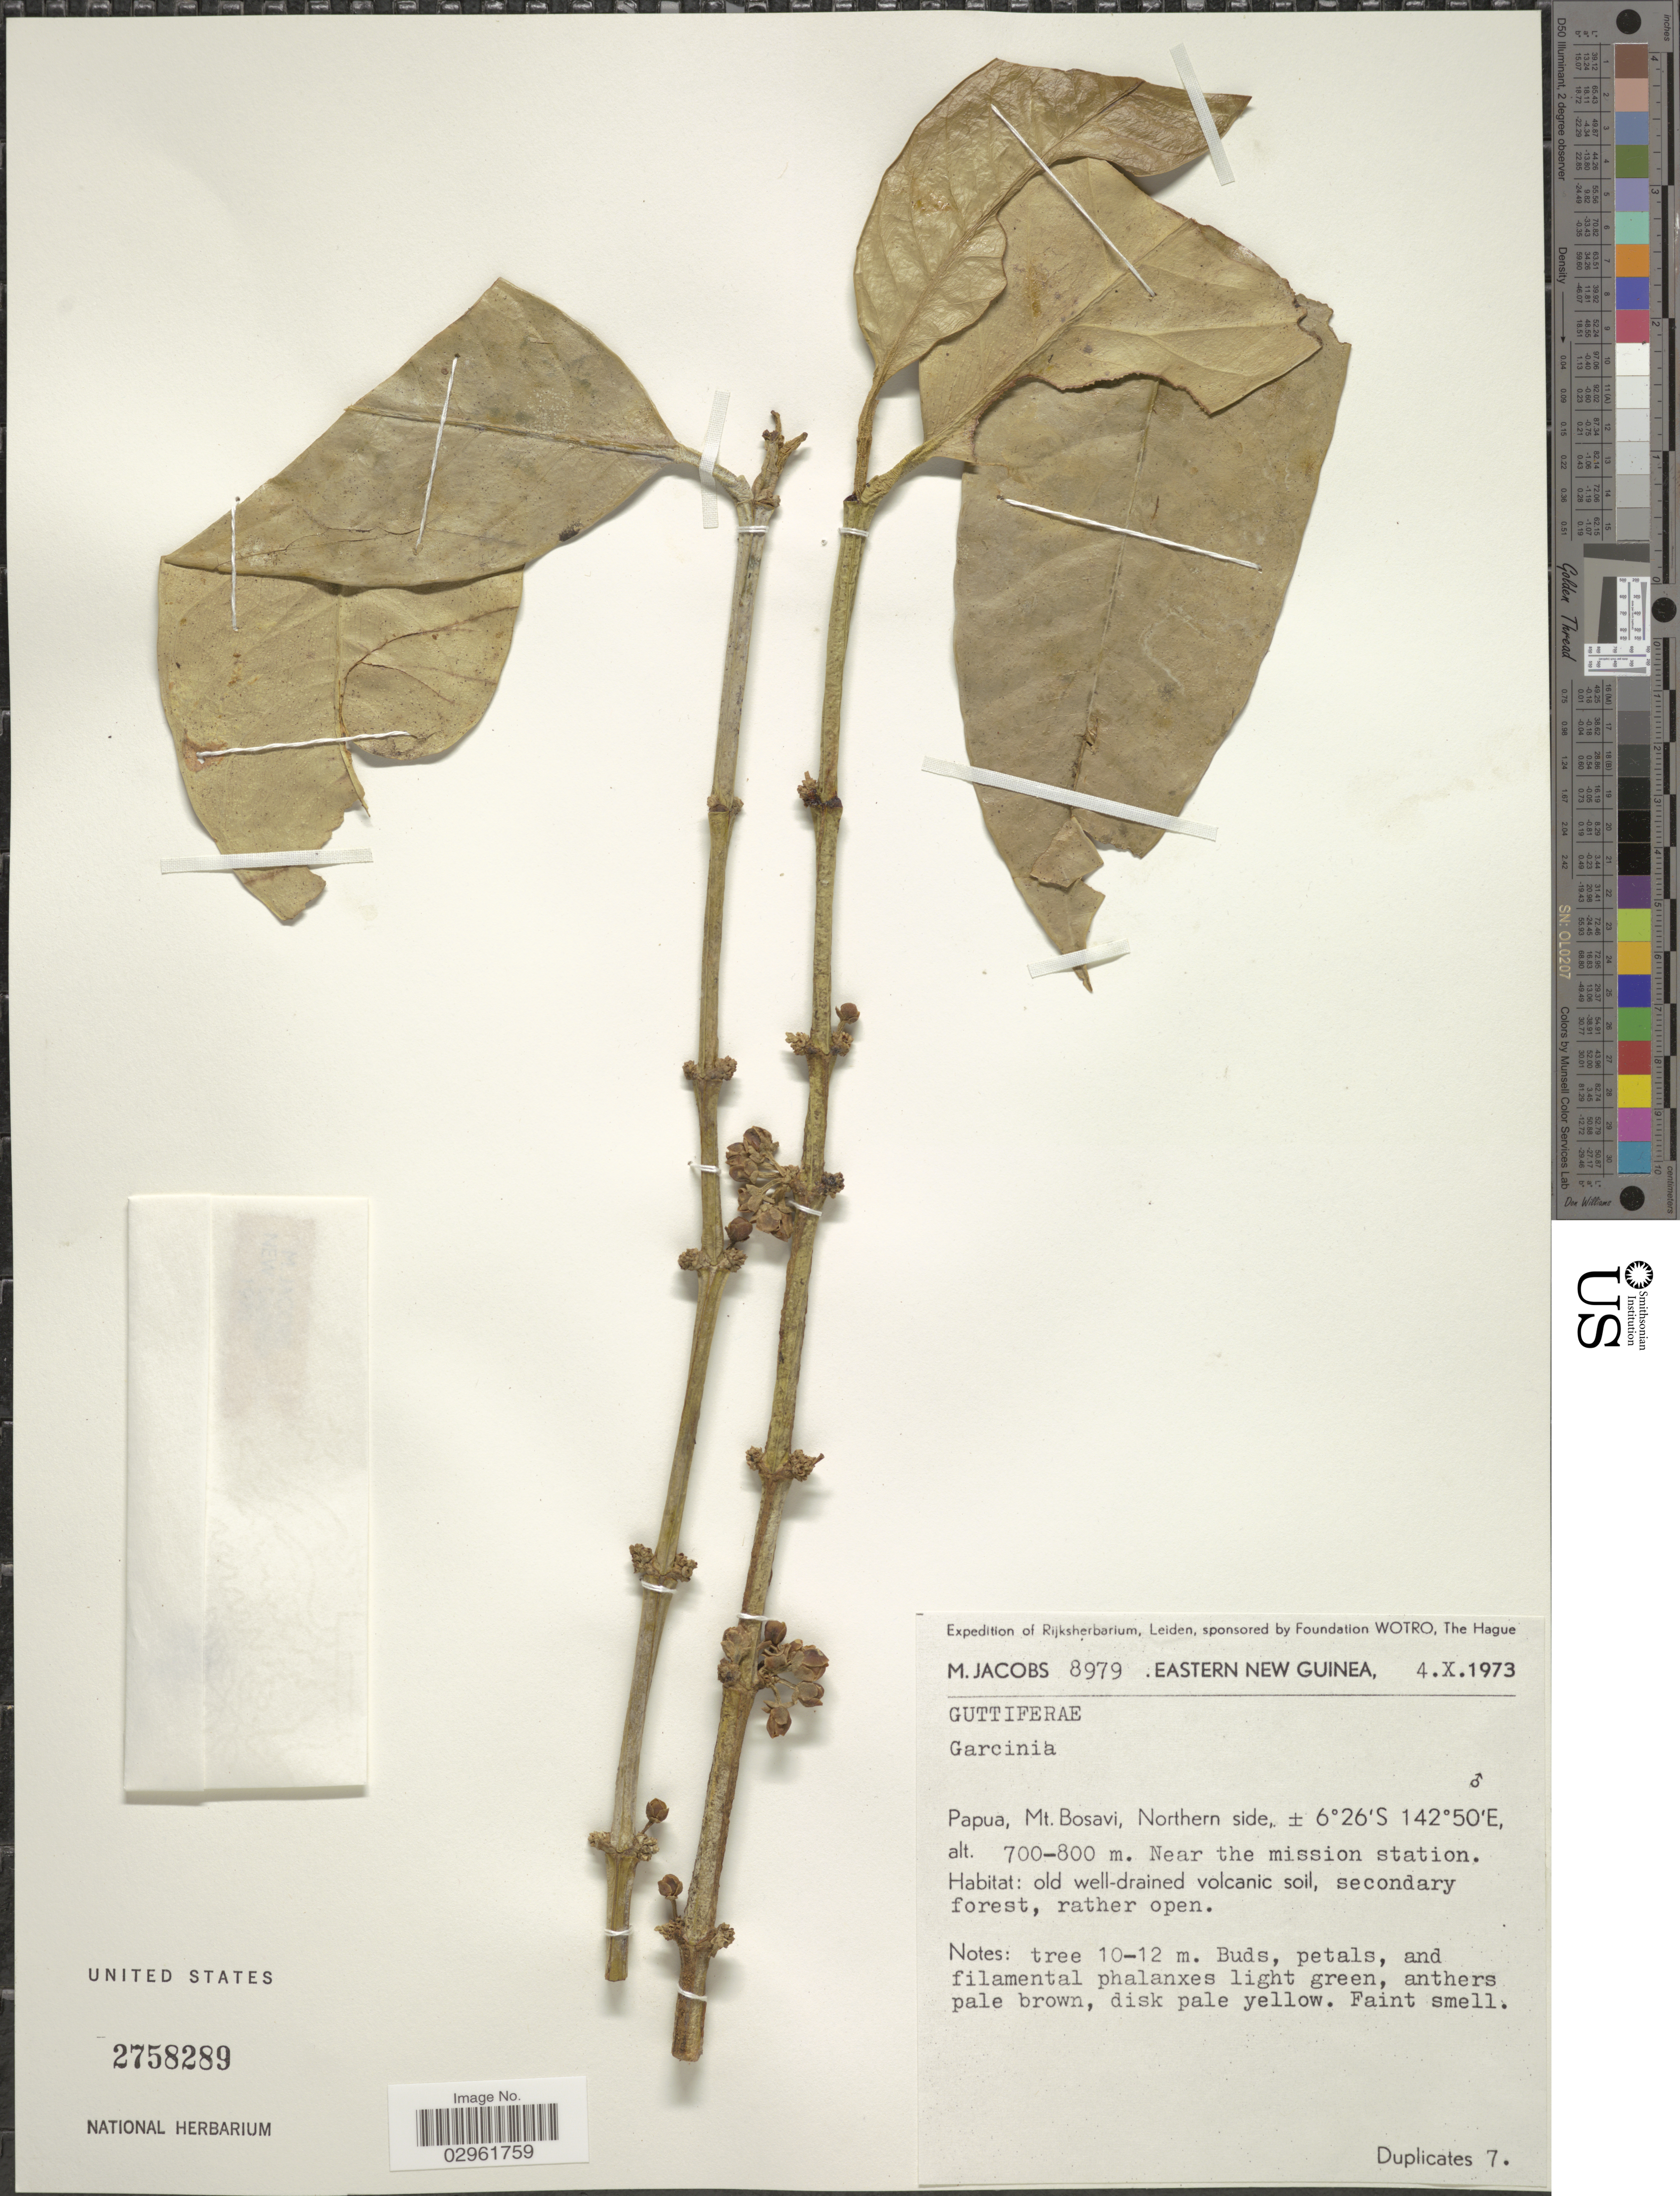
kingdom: Plantae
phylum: Tracheophyta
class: Magnoliopsida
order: Malpighiales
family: Clusiaceae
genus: Garcinia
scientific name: Garcinia sp.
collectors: M. Jacobs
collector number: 8979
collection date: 1973-10-04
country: Papua New Guinea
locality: Eastern New Guinea. Papua, Mt. Bosavi, Northern side. Near the mission station.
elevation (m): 700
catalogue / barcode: US 2758289